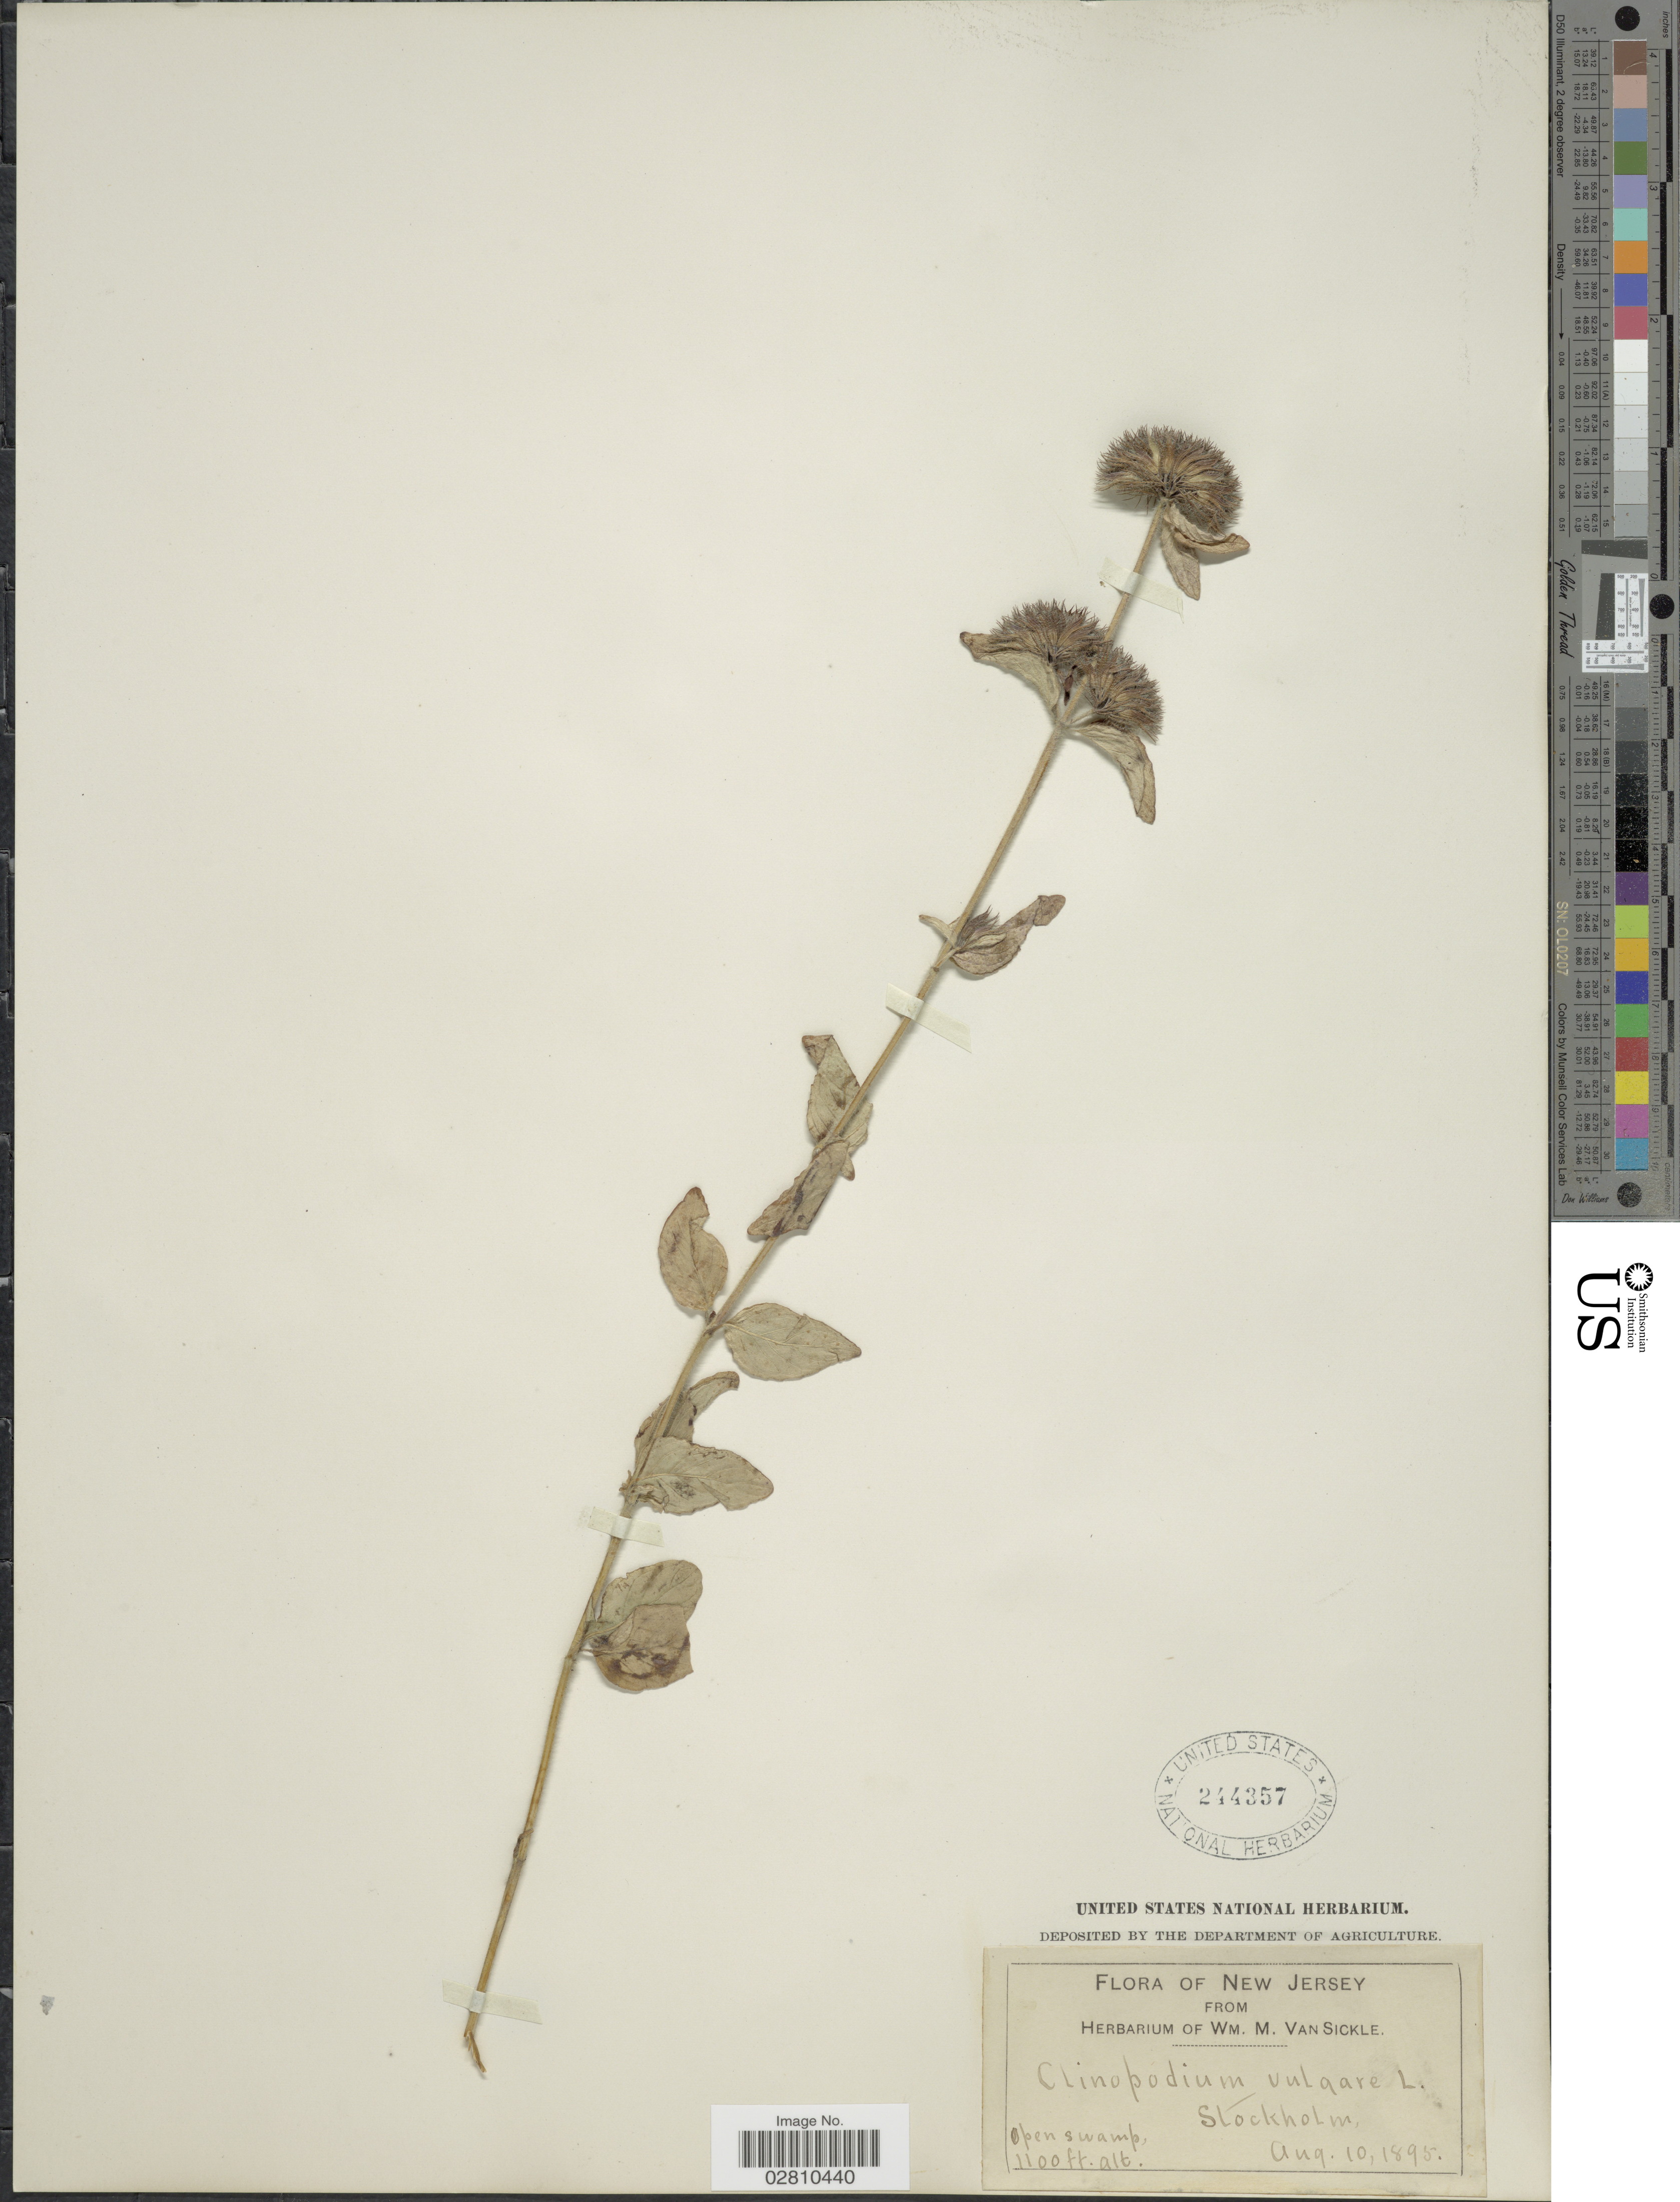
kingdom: Plantae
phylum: Tracheophyta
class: Magnoliopsida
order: Lamiales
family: Lamiaceae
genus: Clinopodium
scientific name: Clinopodium vulgare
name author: L.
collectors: ex herb. Wm. M. Van Sickle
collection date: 1895-08-10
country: United States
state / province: New Jersey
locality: Stockholm, open swamp.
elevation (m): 335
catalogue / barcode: US 244357